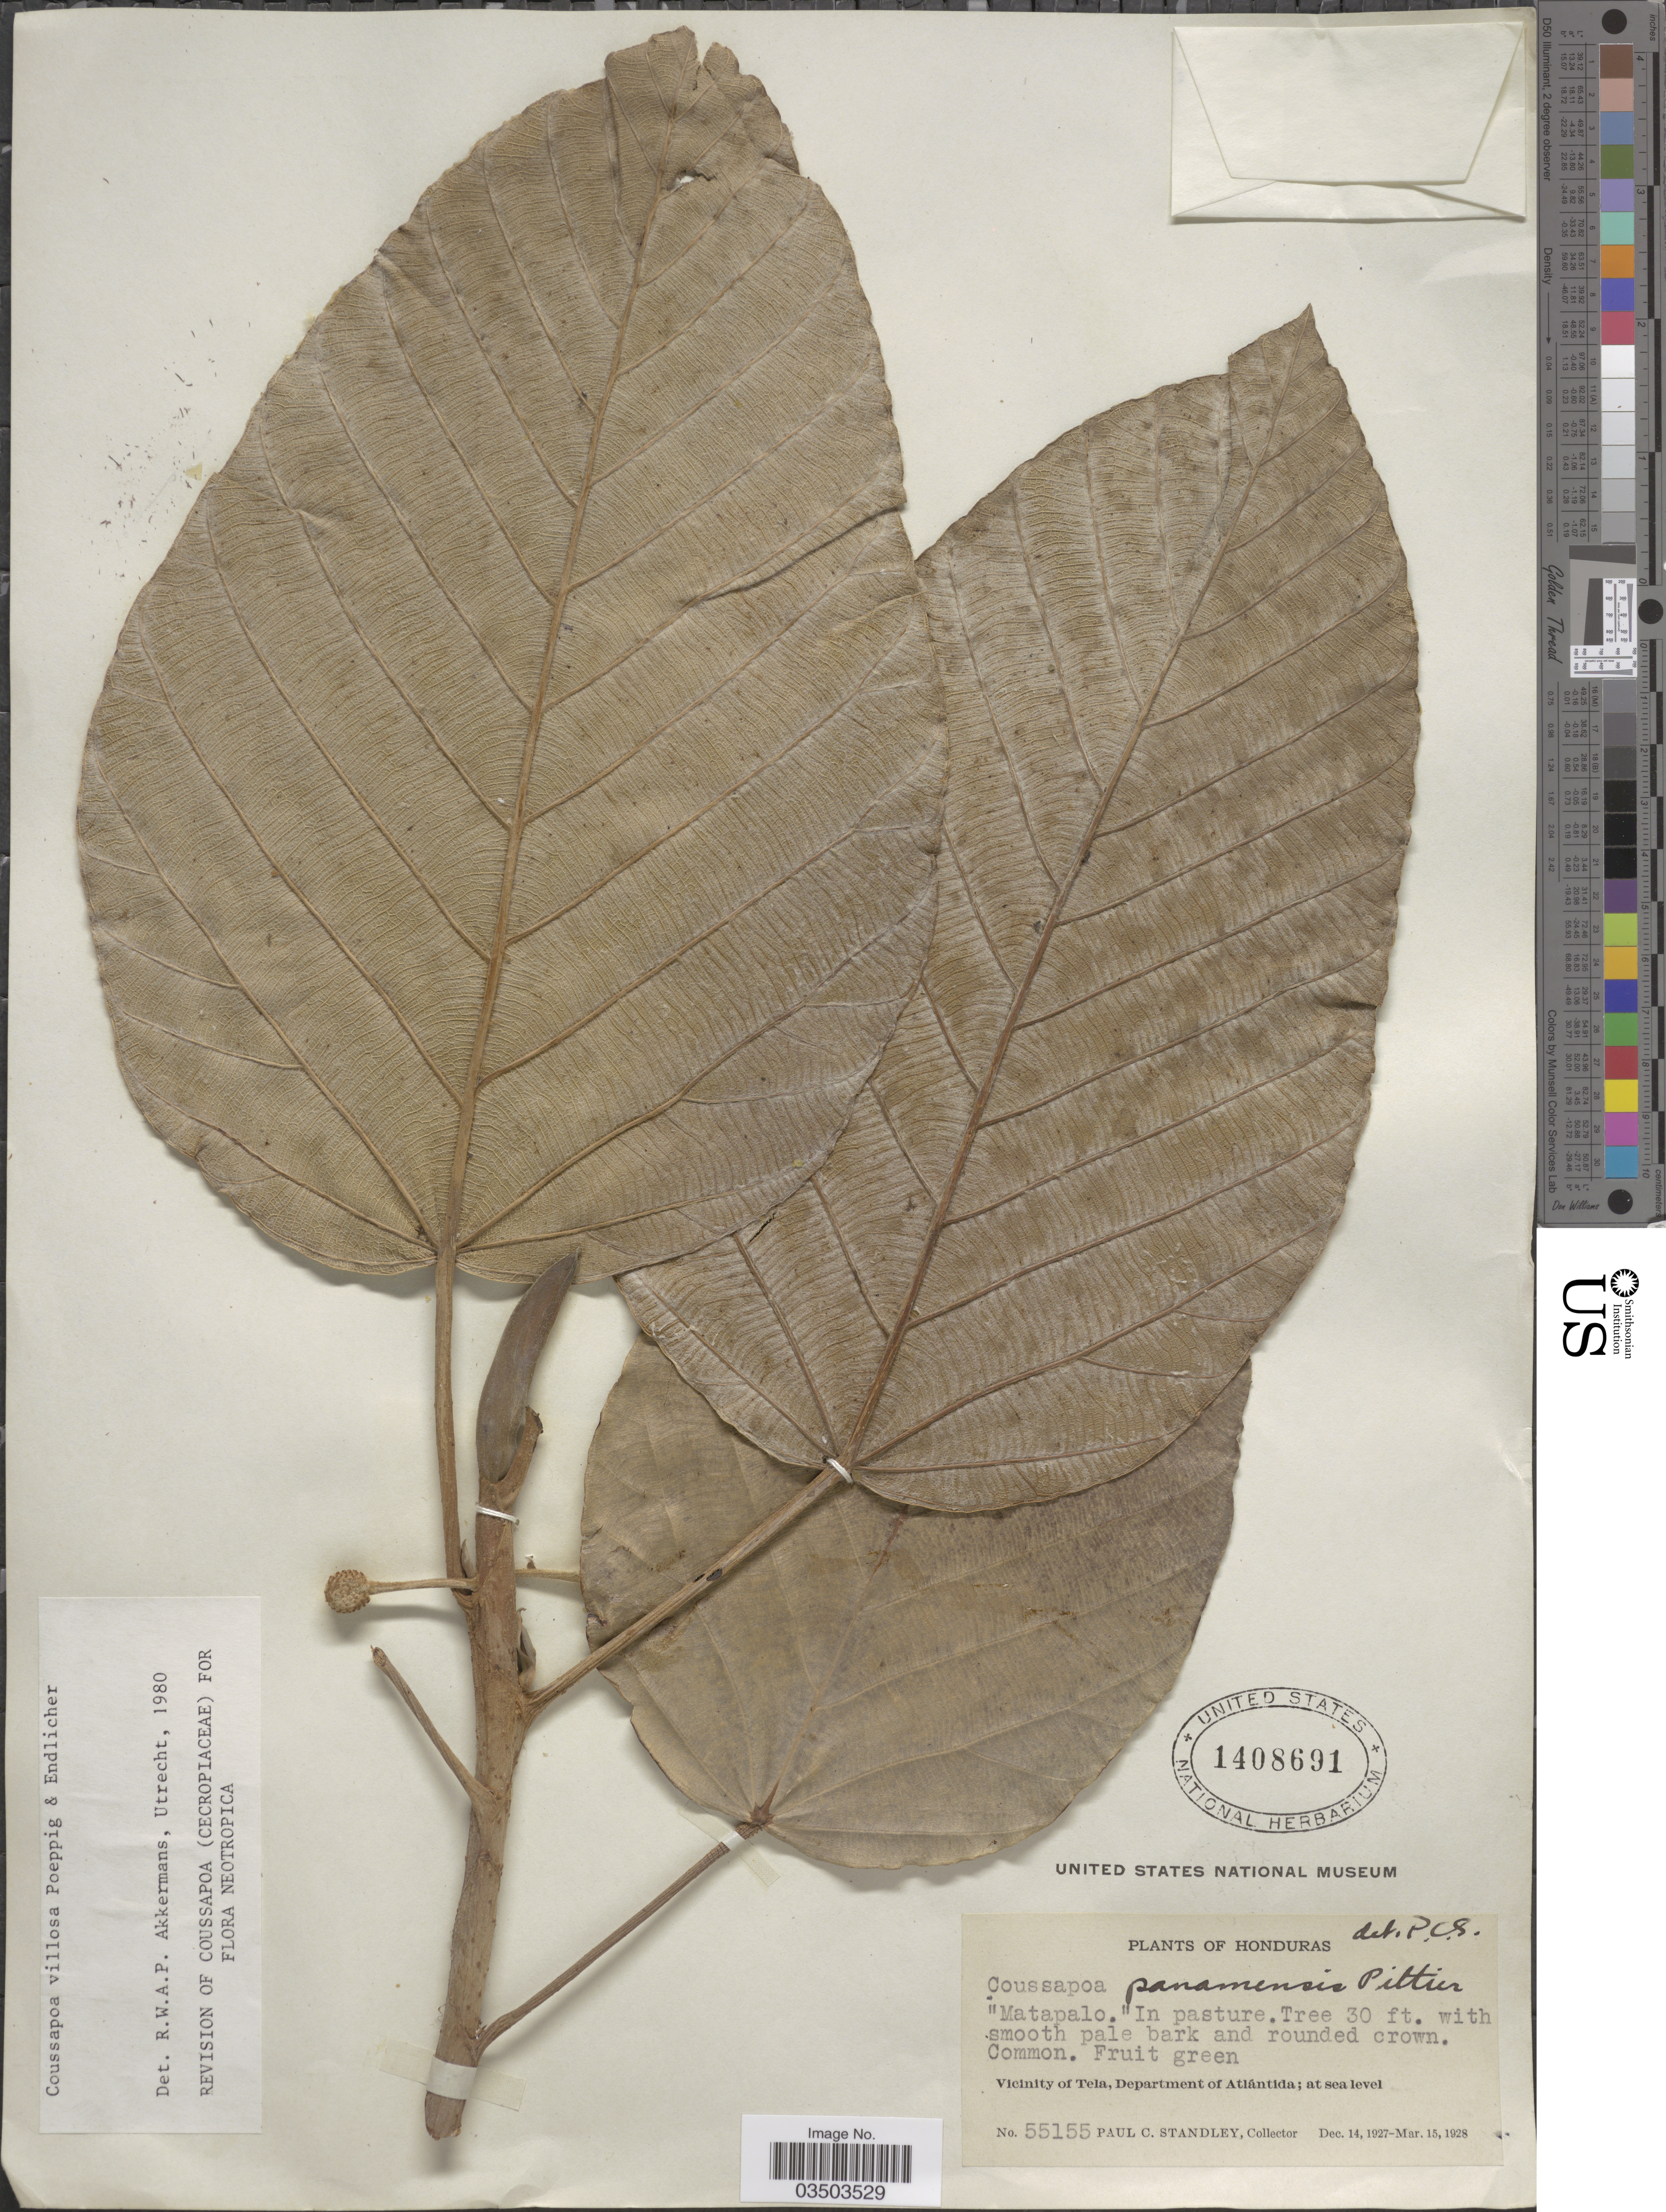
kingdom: Plantae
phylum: Tracheophyta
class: Magnoliopsida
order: Rosales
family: Urticaceae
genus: Coussapoa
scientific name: Coussapoa villosa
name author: Poepp. & Endl.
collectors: P. C. Standley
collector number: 55155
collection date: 1927-12-14/1928-03-15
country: Honduras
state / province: Atlantida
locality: Vicinity of Tela, Department of Atlántida.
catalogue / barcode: US 1408691